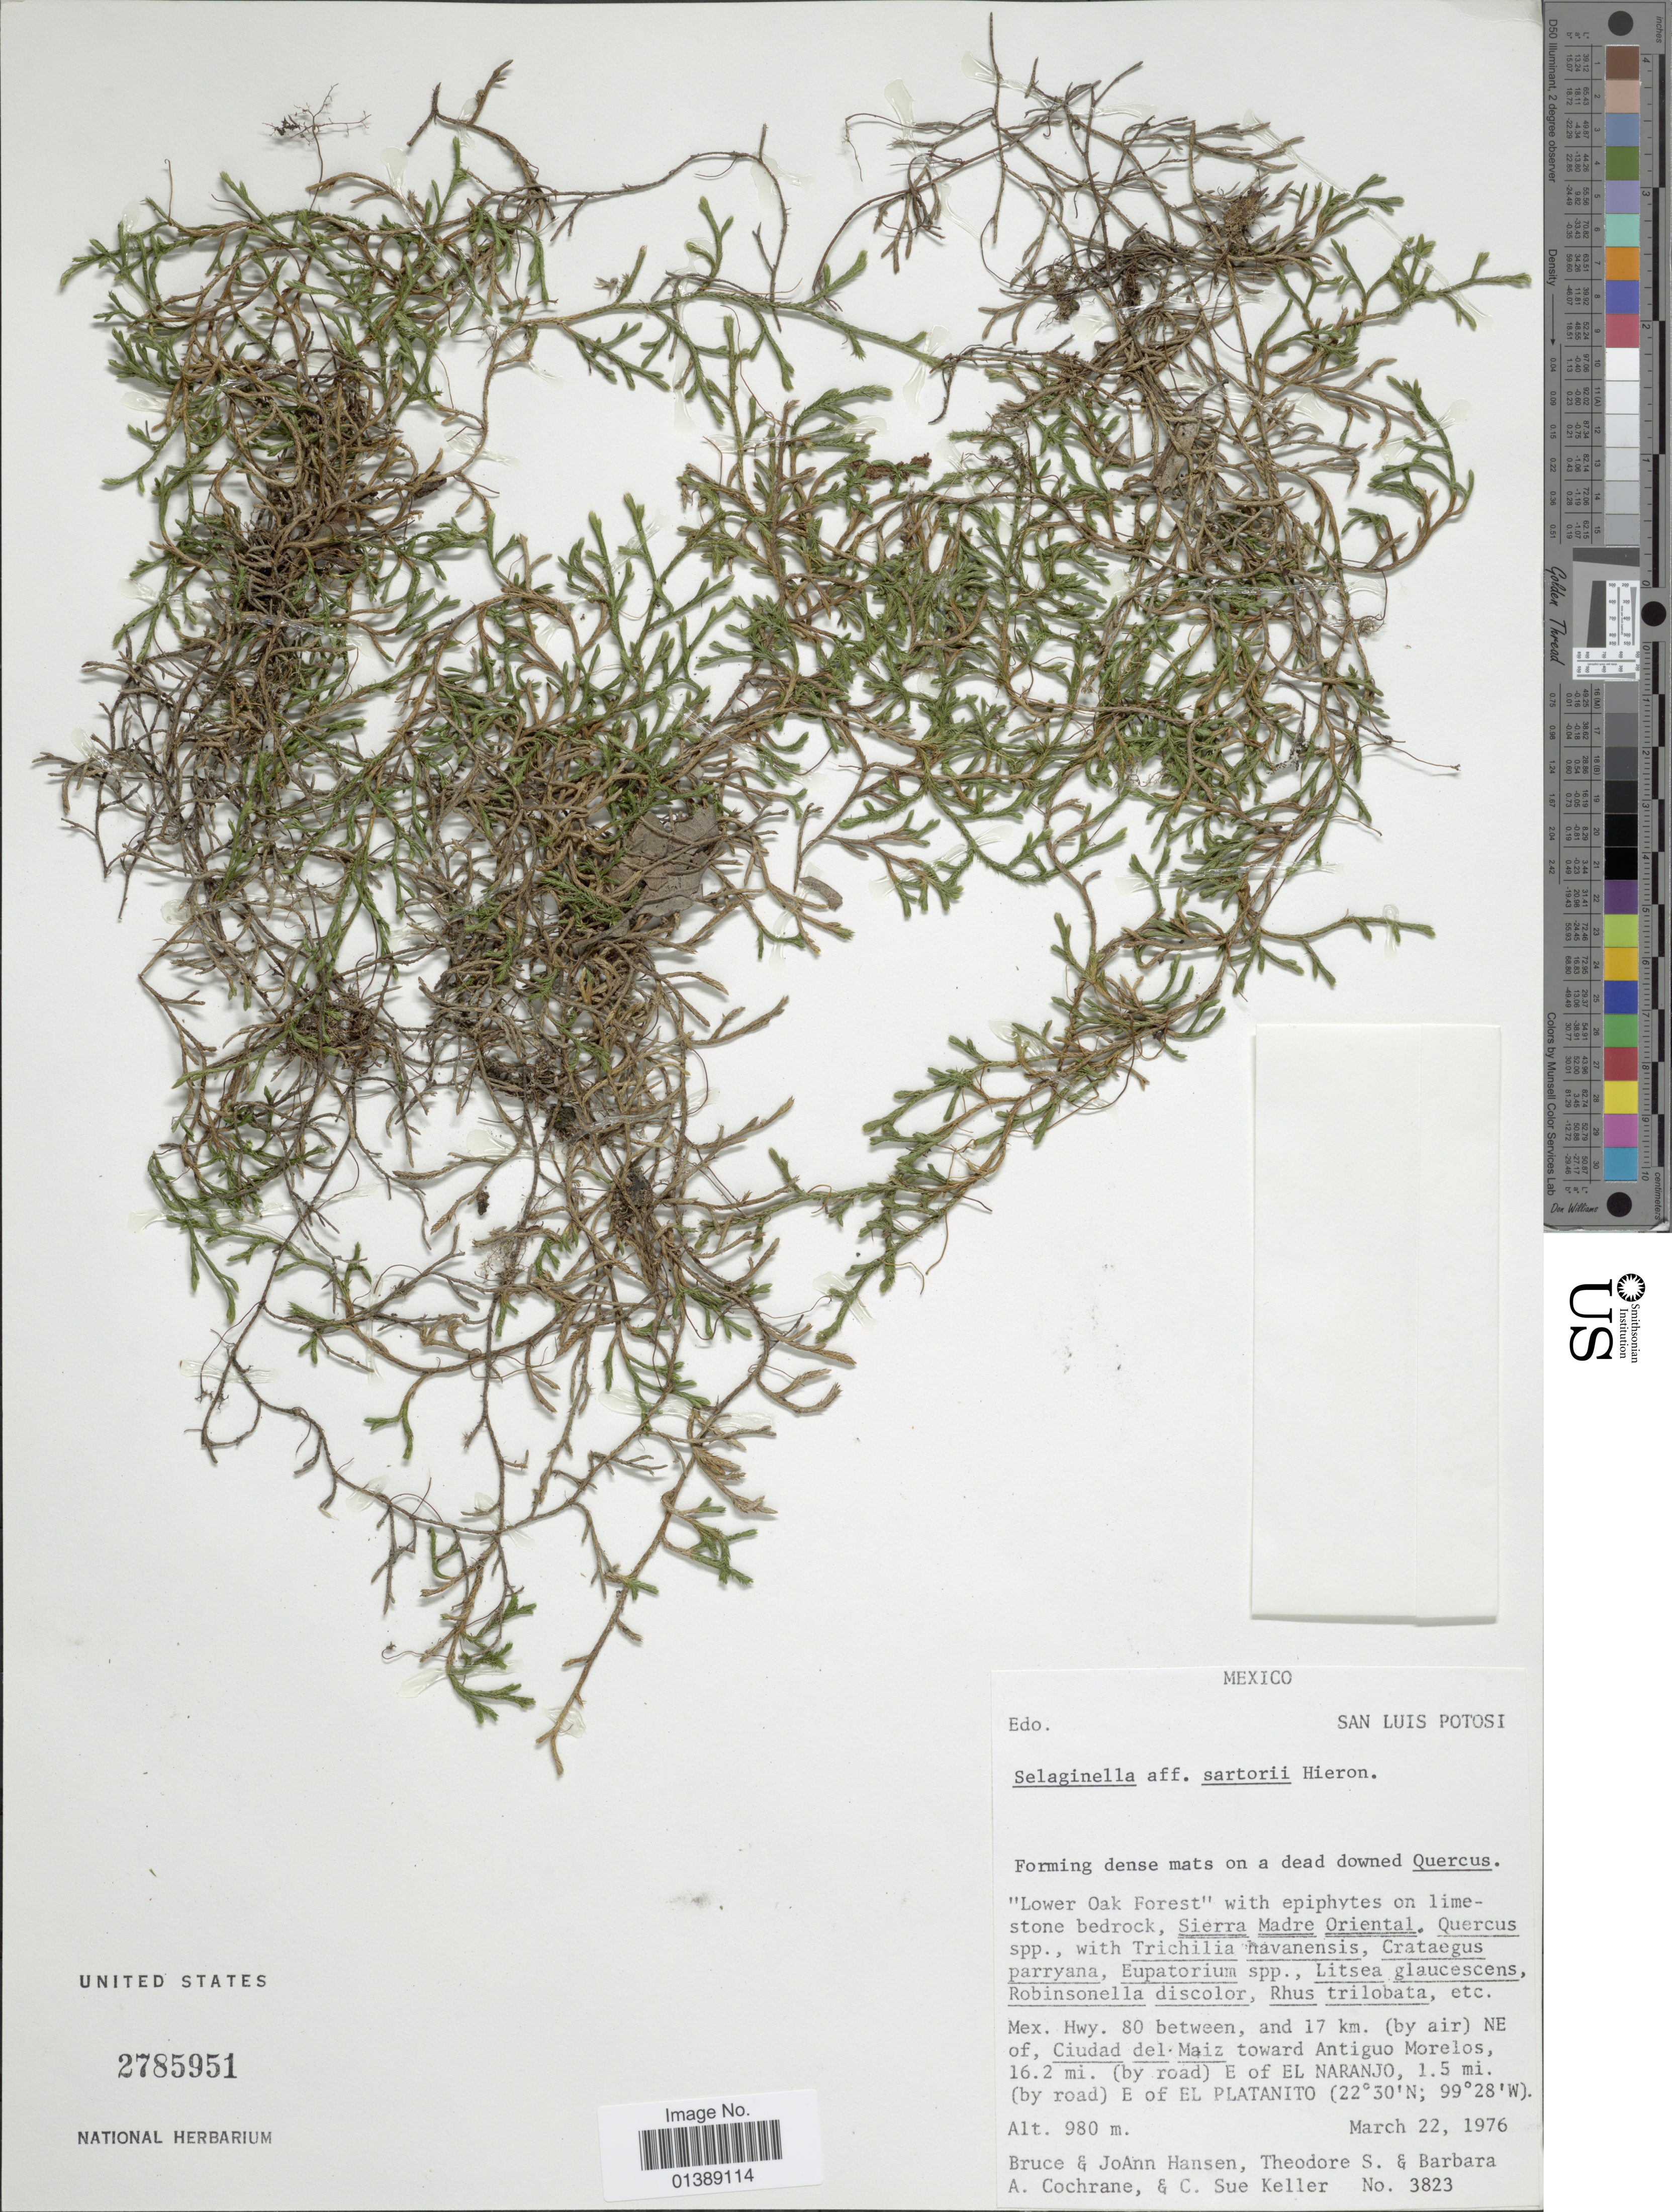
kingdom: Plantae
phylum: Tracheophyta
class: Lycopodiopsida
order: Selaginellales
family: Selaginellaceae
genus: Selaginella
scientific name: Selaginella sartorii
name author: Hieron.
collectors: B. Hansen, J. Hansen, T. Barbara, A. Cochrane & C. Keller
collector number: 3823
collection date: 1976-03-22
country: Mexico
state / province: San Luis Potosí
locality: Hwy 80 between, and 17 km (by air) NE of, Ciudad del Maiz toward Antigou Morelos, 16.2 mi (by road) E of El Naranjo, 1.5 (by road) E of El Platanito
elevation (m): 980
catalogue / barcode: US 2785951